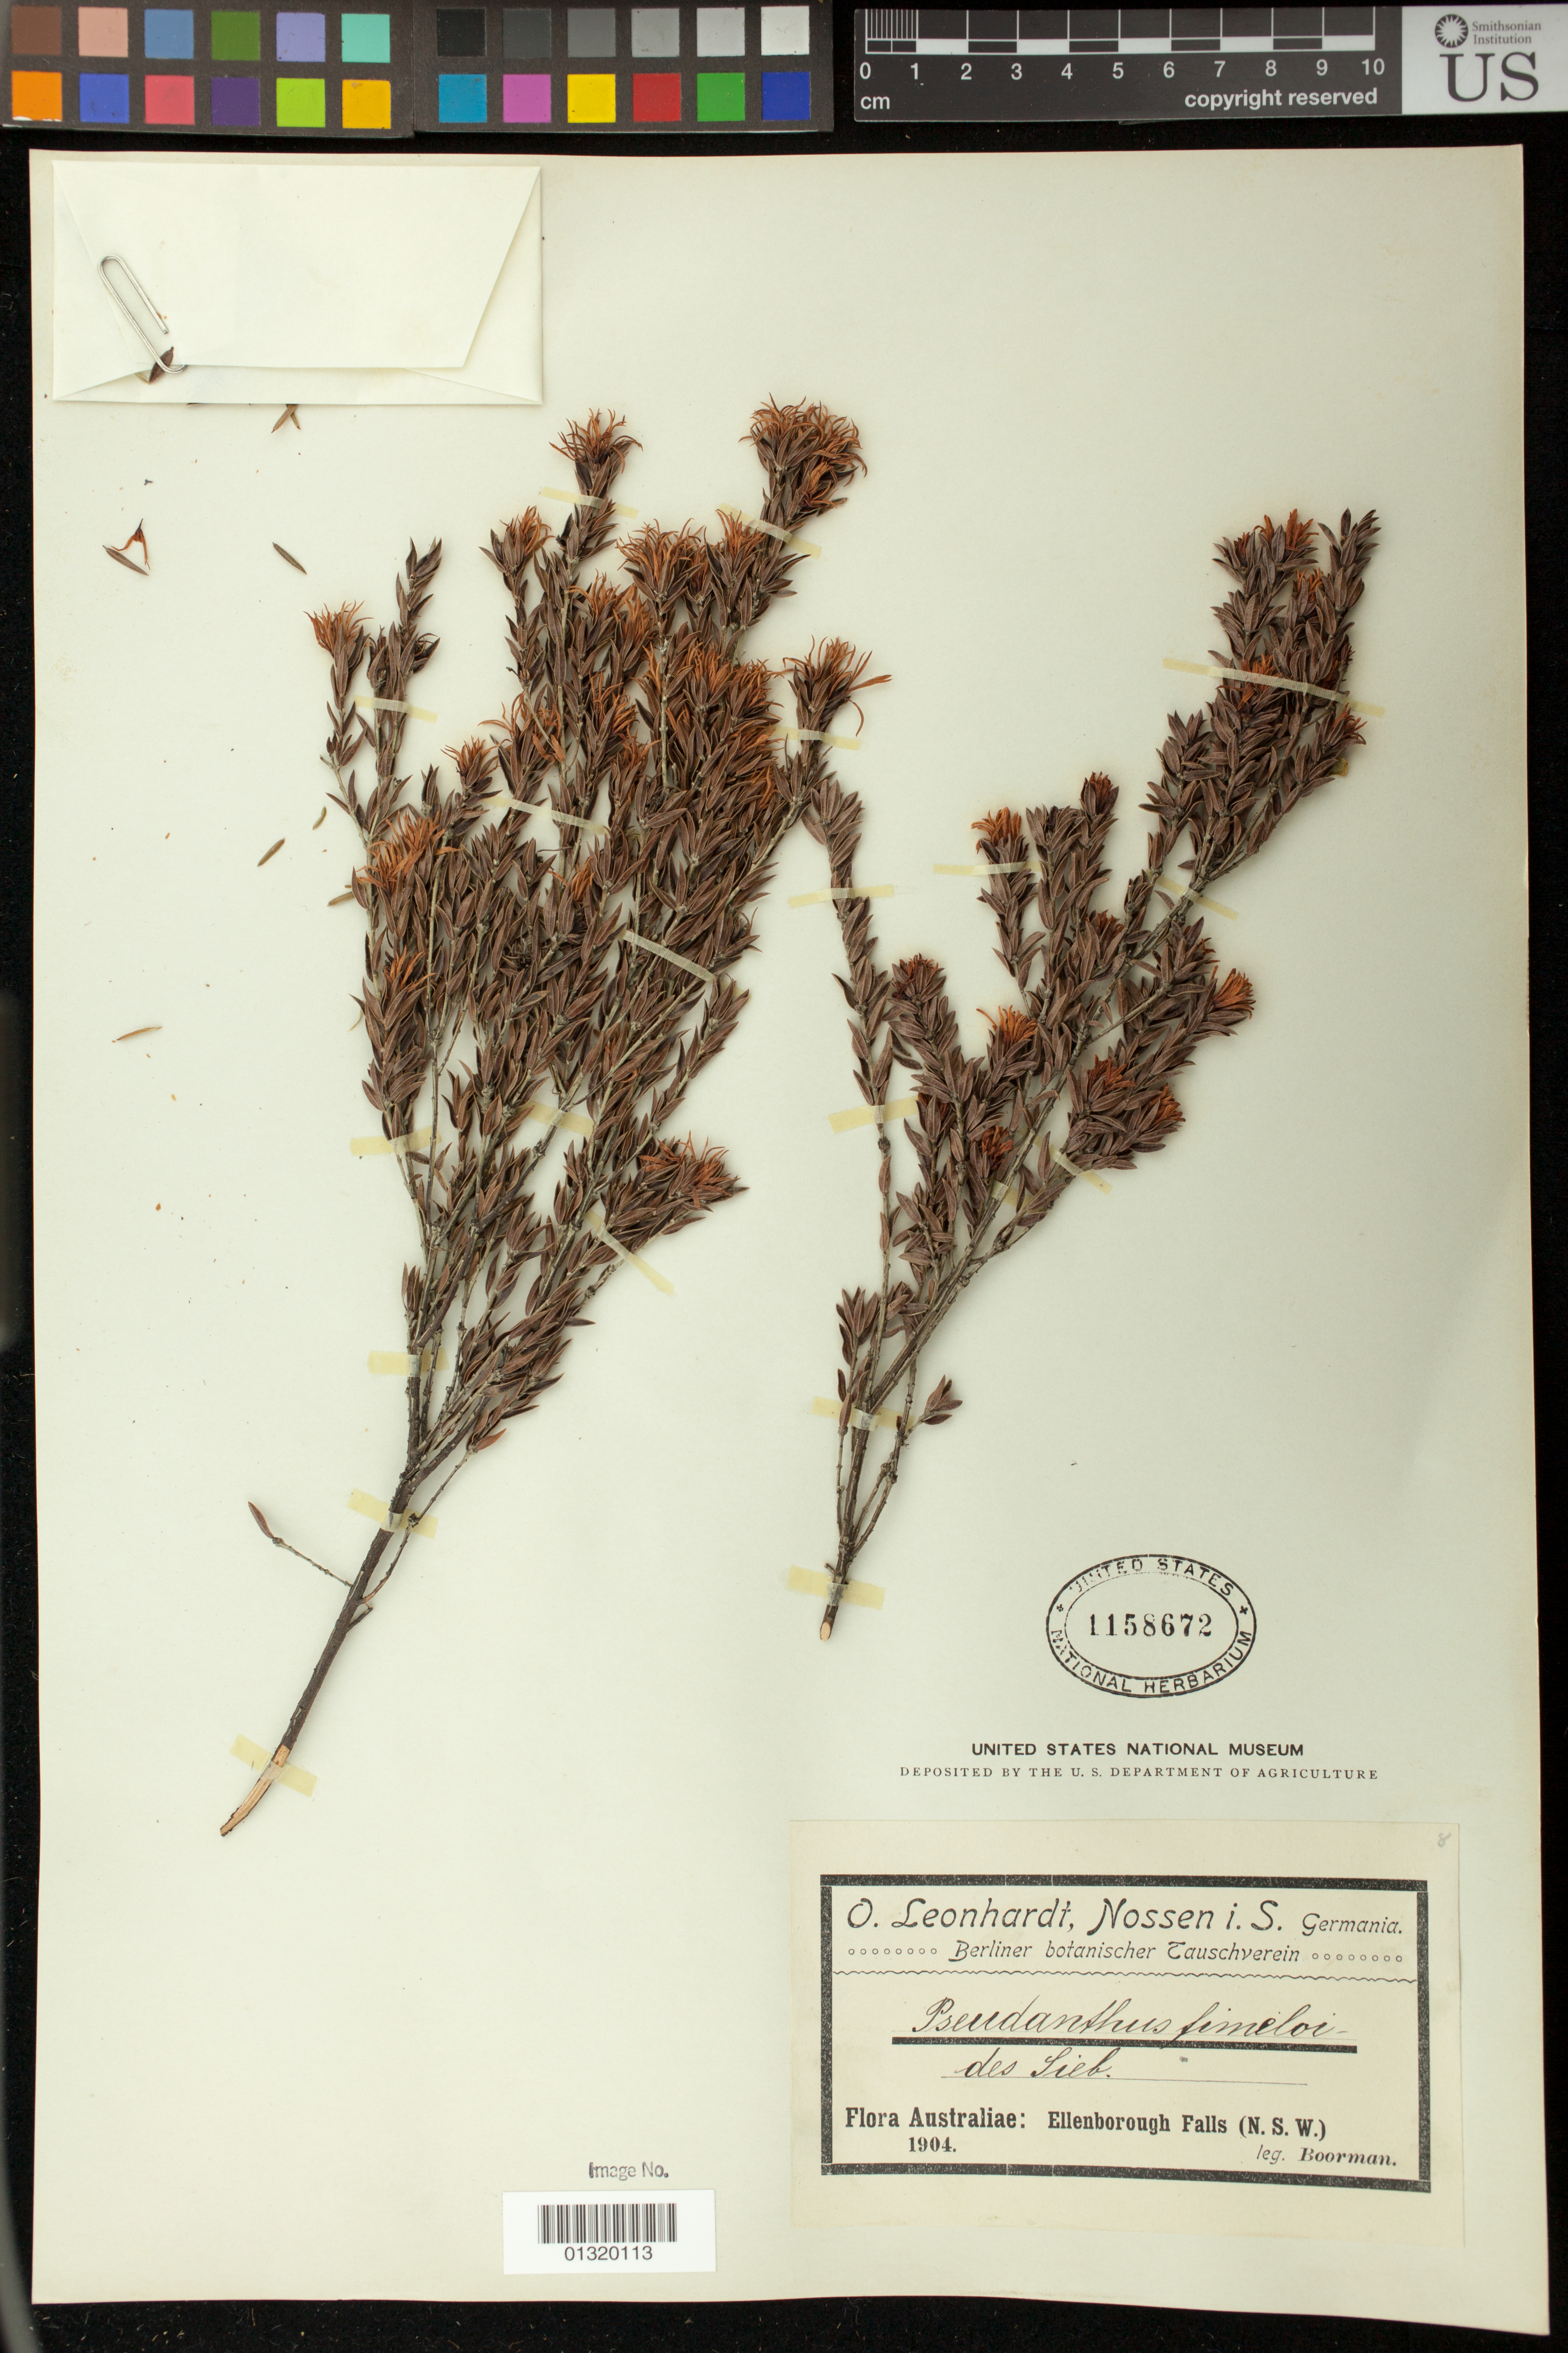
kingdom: Plantae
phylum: Tracheophyta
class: Magnoliopsida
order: Malpighiales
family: Picrodendraceae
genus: Pseudanthus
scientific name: Pseudanthus pimeleoides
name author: Sieber & Spreng.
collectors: -. Boorman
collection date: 1904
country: Australia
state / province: New South Wales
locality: Ellenborough Falls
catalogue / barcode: US 1158672